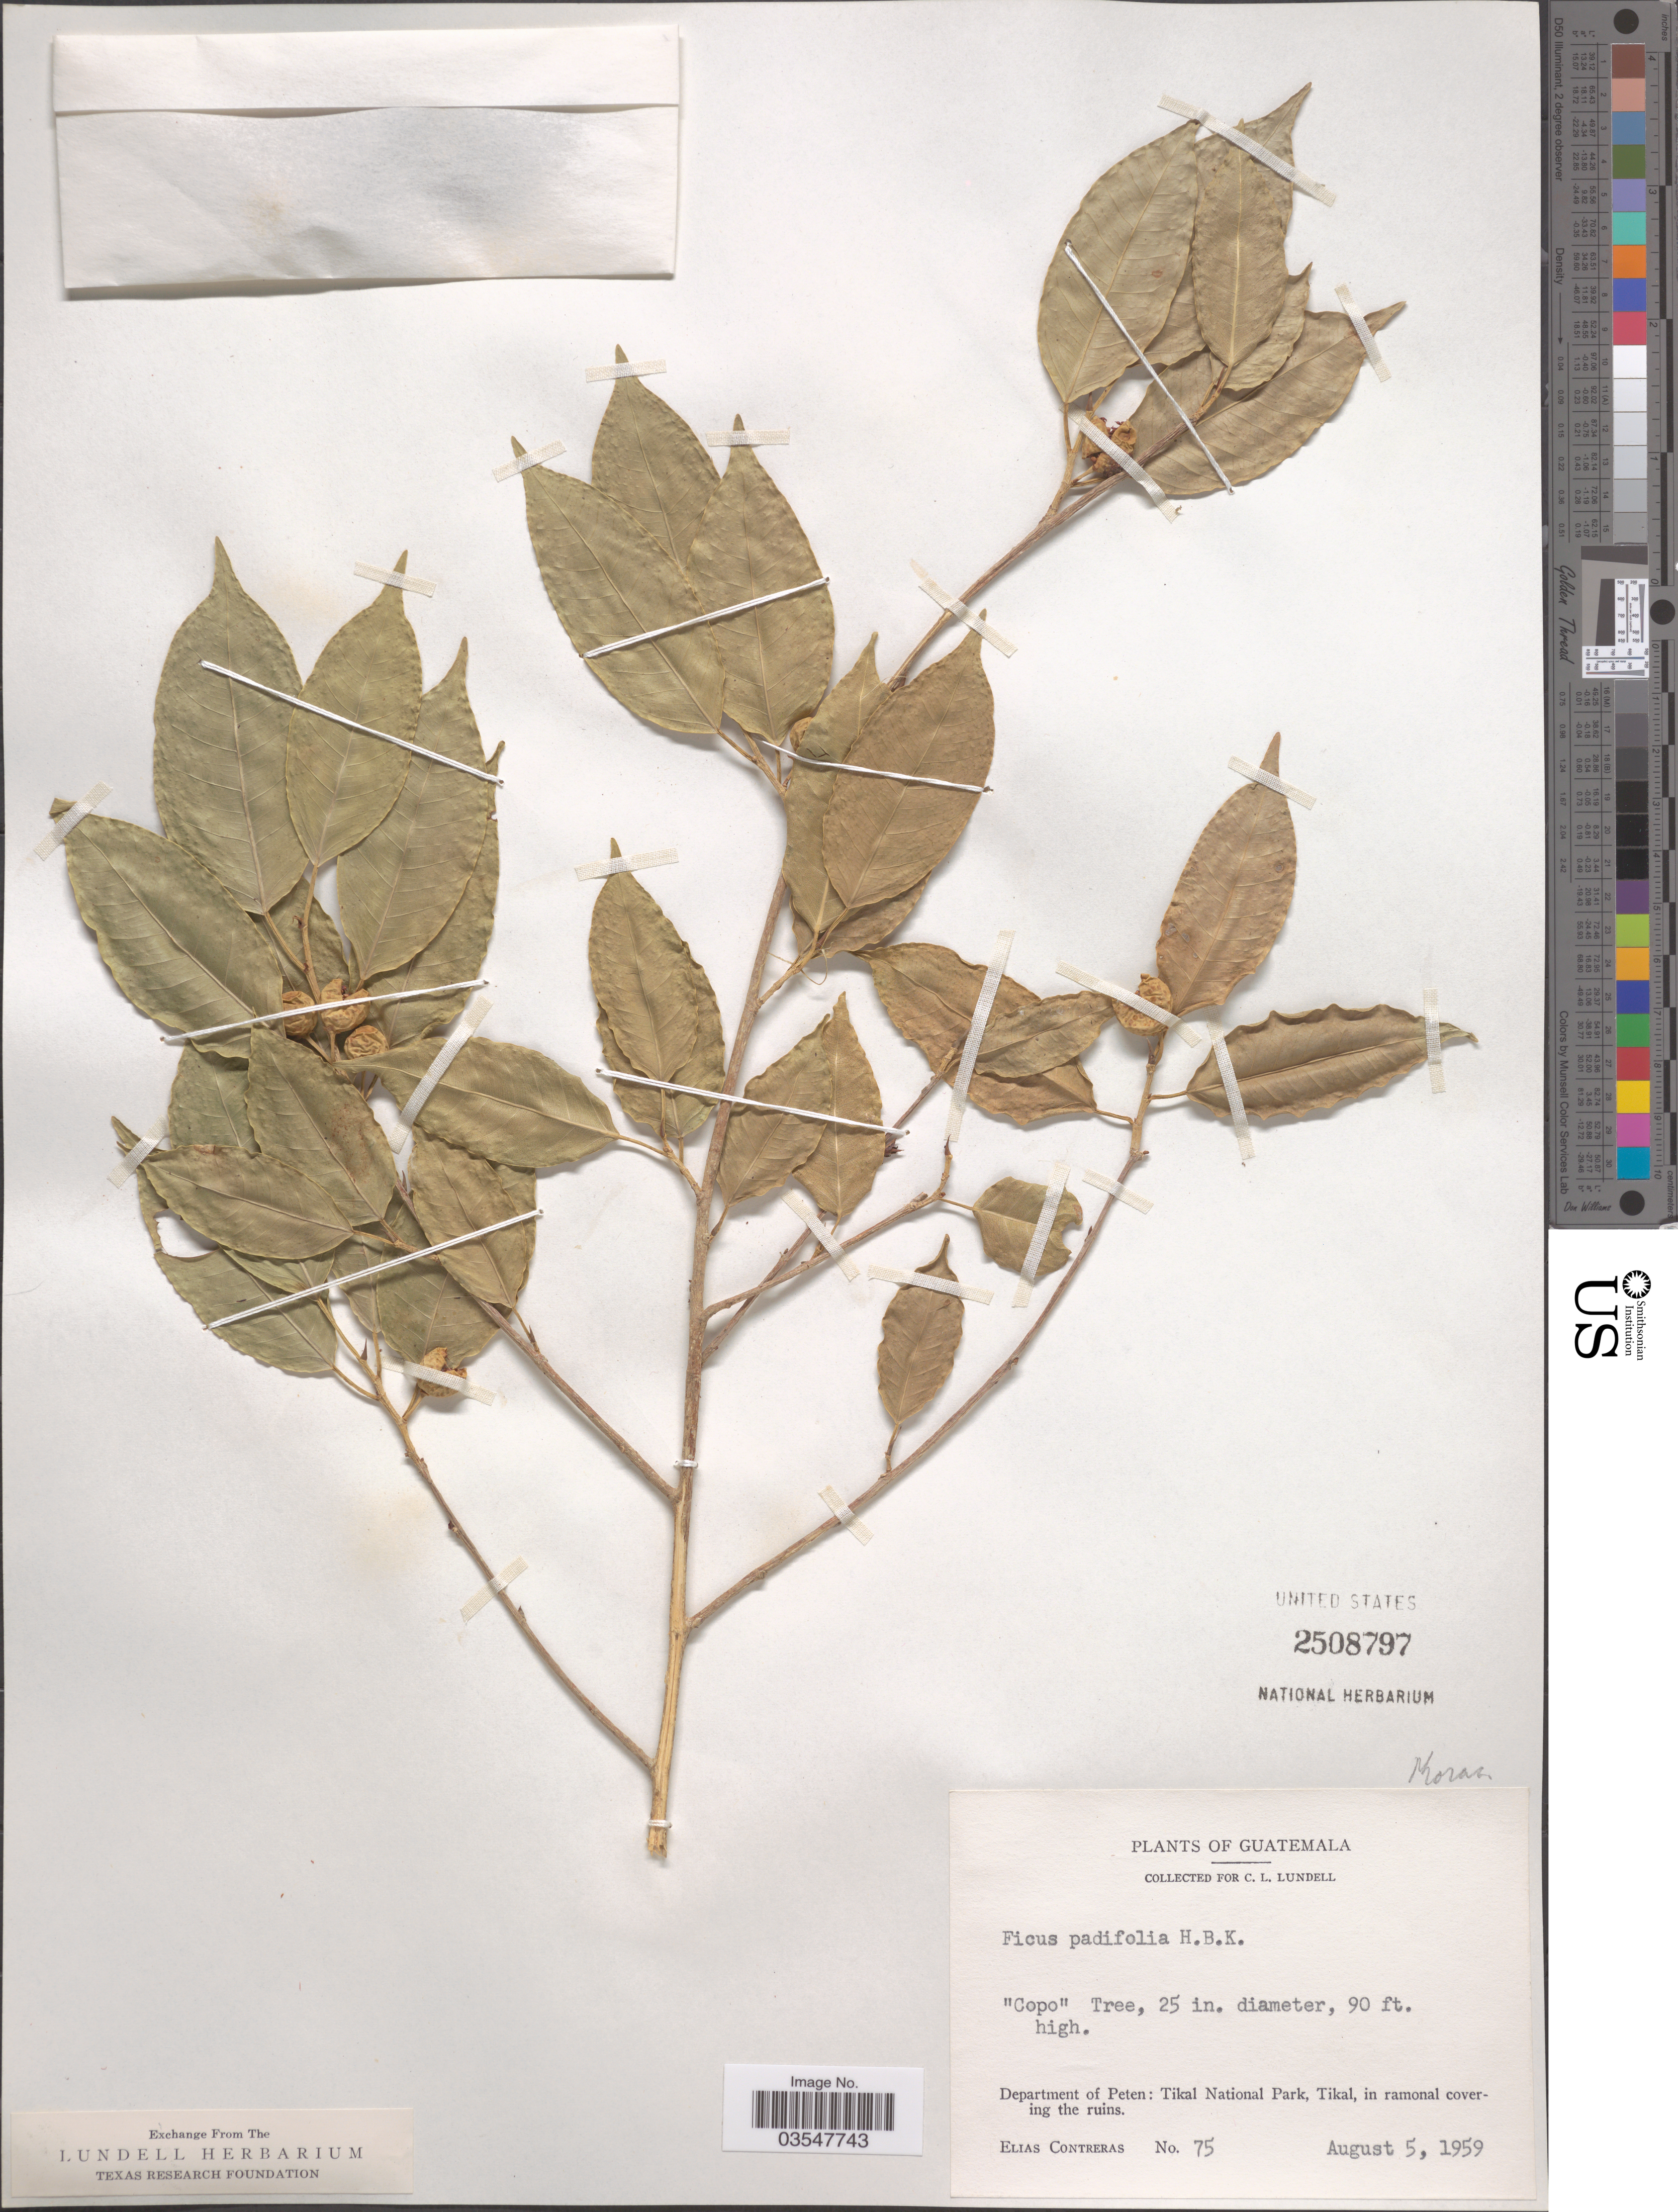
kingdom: Plantae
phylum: Tracheophyta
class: Magnoliopsida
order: Rosales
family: Moraceae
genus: Ficus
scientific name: Ficus pertusa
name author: L. f.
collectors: E. Contreras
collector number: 75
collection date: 1959-08-05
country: Guatemala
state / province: El Peten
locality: Department of Peten: Tikal National Park, Tikal.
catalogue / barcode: US 2508797